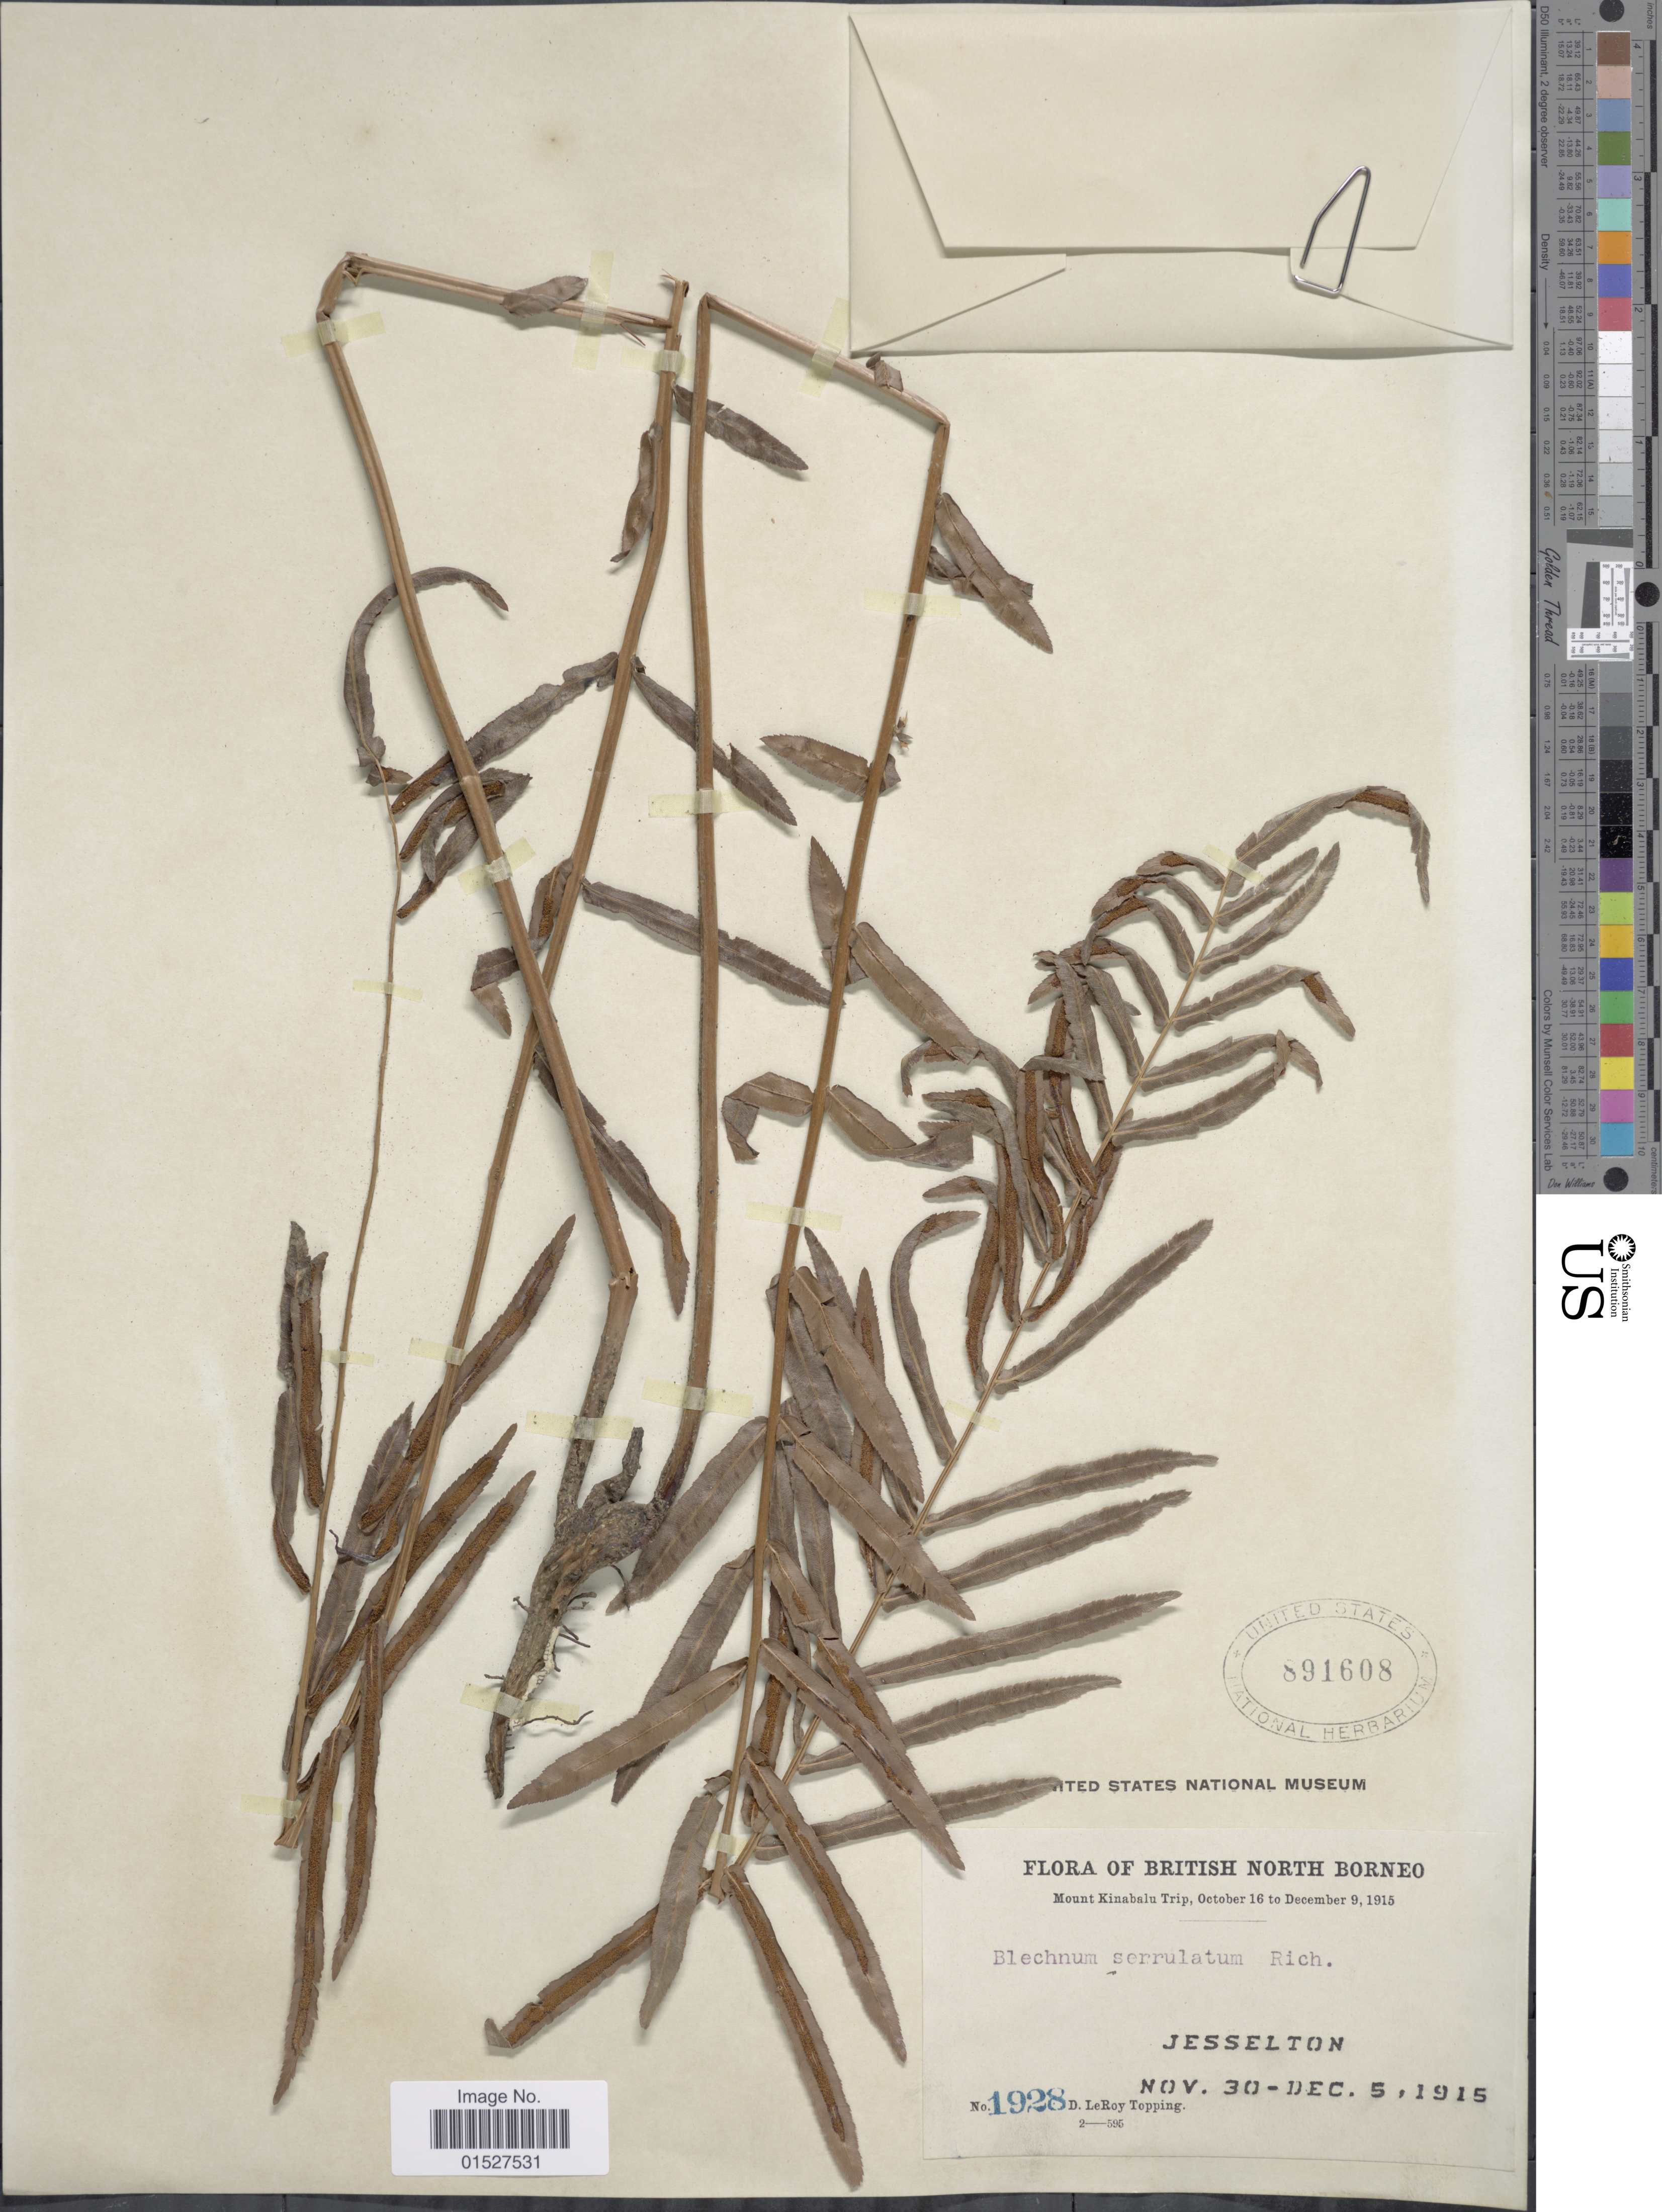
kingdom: Plantae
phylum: Tracheophyta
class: Polypodiopsida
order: Polypodiales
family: Blechnaceae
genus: Blechnum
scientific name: Blechnum indicum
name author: Burm.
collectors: D. L. Topping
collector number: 1928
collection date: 1915-11-30/1915-12-05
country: Malaysia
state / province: Sabah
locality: British North Borneo Jesselton. Mount Kinabalu.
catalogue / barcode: US 891608